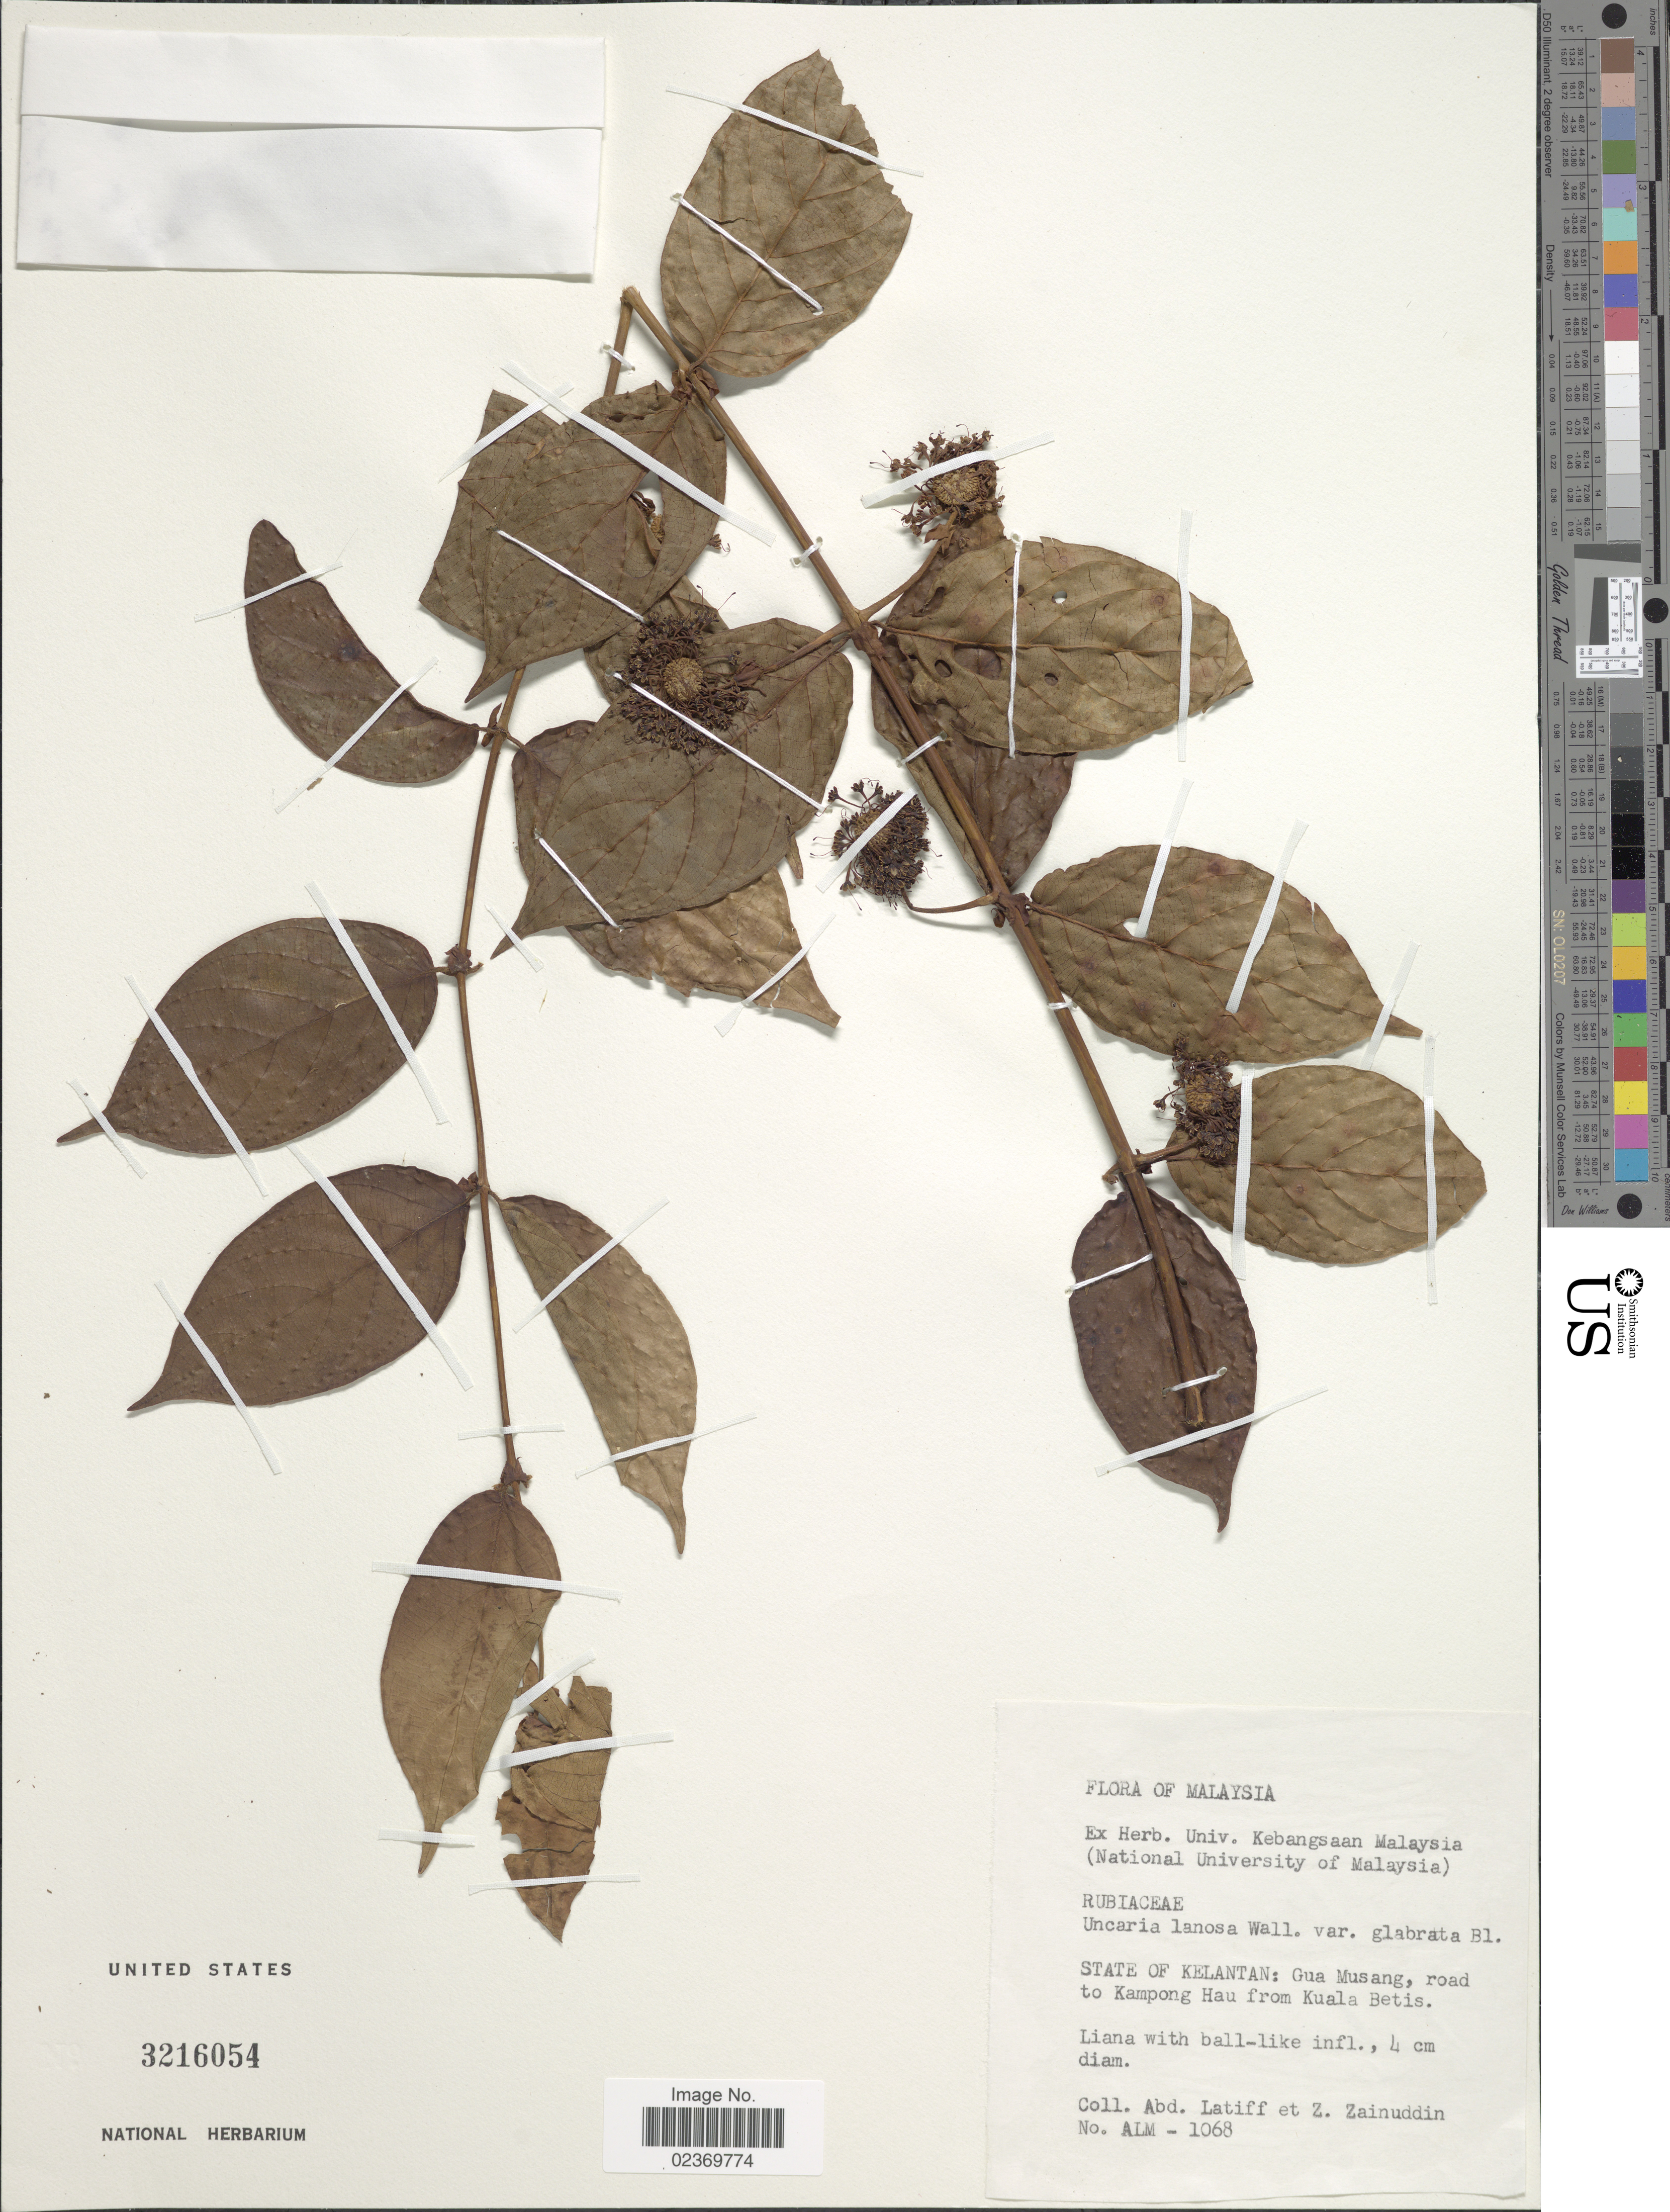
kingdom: Plantae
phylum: Tracheophyta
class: Magnoliopsida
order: Gentianales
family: Rubiaceae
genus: Uncaria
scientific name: Uncaria lanosa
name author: Wall.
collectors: A. Latiff & Z. Zainuddin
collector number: ALM-1068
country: Malaysia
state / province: Kelantan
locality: Gua Musang, road to Kampong Hau from Kuala Betis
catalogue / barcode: US 3216054